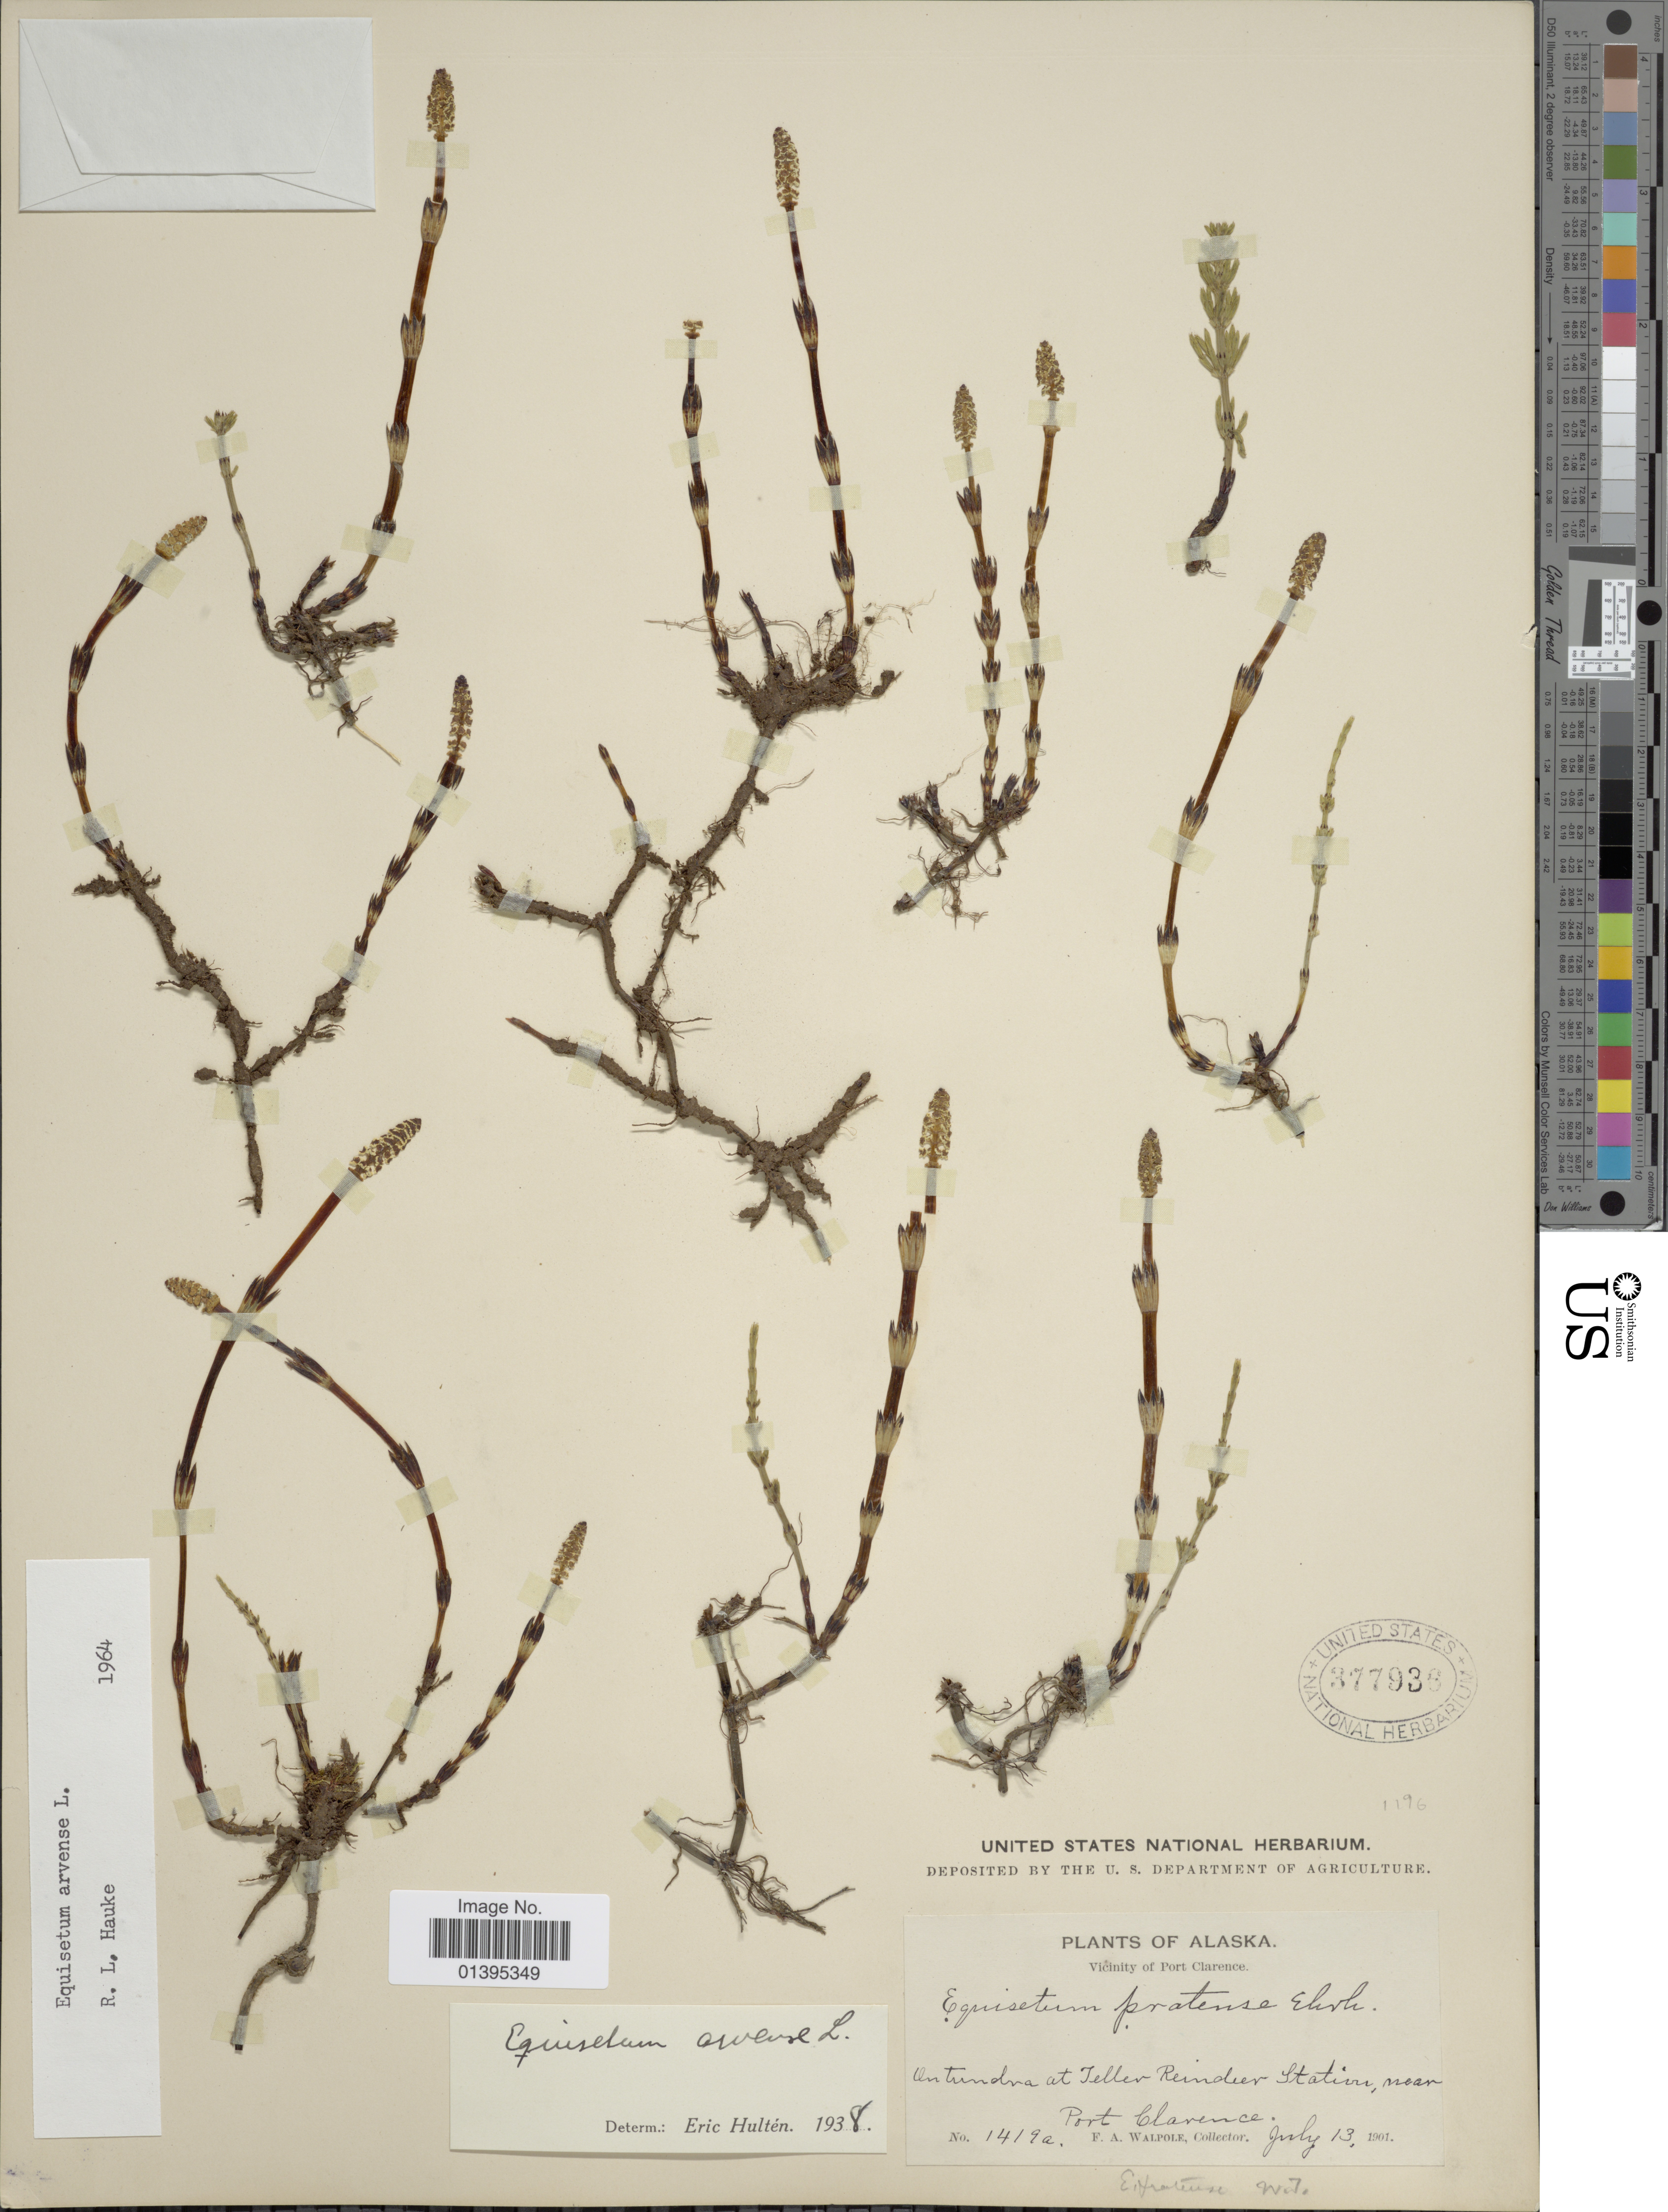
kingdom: Plantae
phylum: Tracheophyta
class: Polypodiopsida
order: Equisetales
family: Equisetaceae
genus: Equisetum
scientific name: Equisetum arvense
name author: L.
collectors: F. Walpole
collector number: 1419a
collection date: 1901-07-13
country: United States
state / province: Alaska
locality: Vicinity of Port Clarence, on tundra at Teller Reindeer Station, near Port Clarence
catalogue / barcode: US 377936